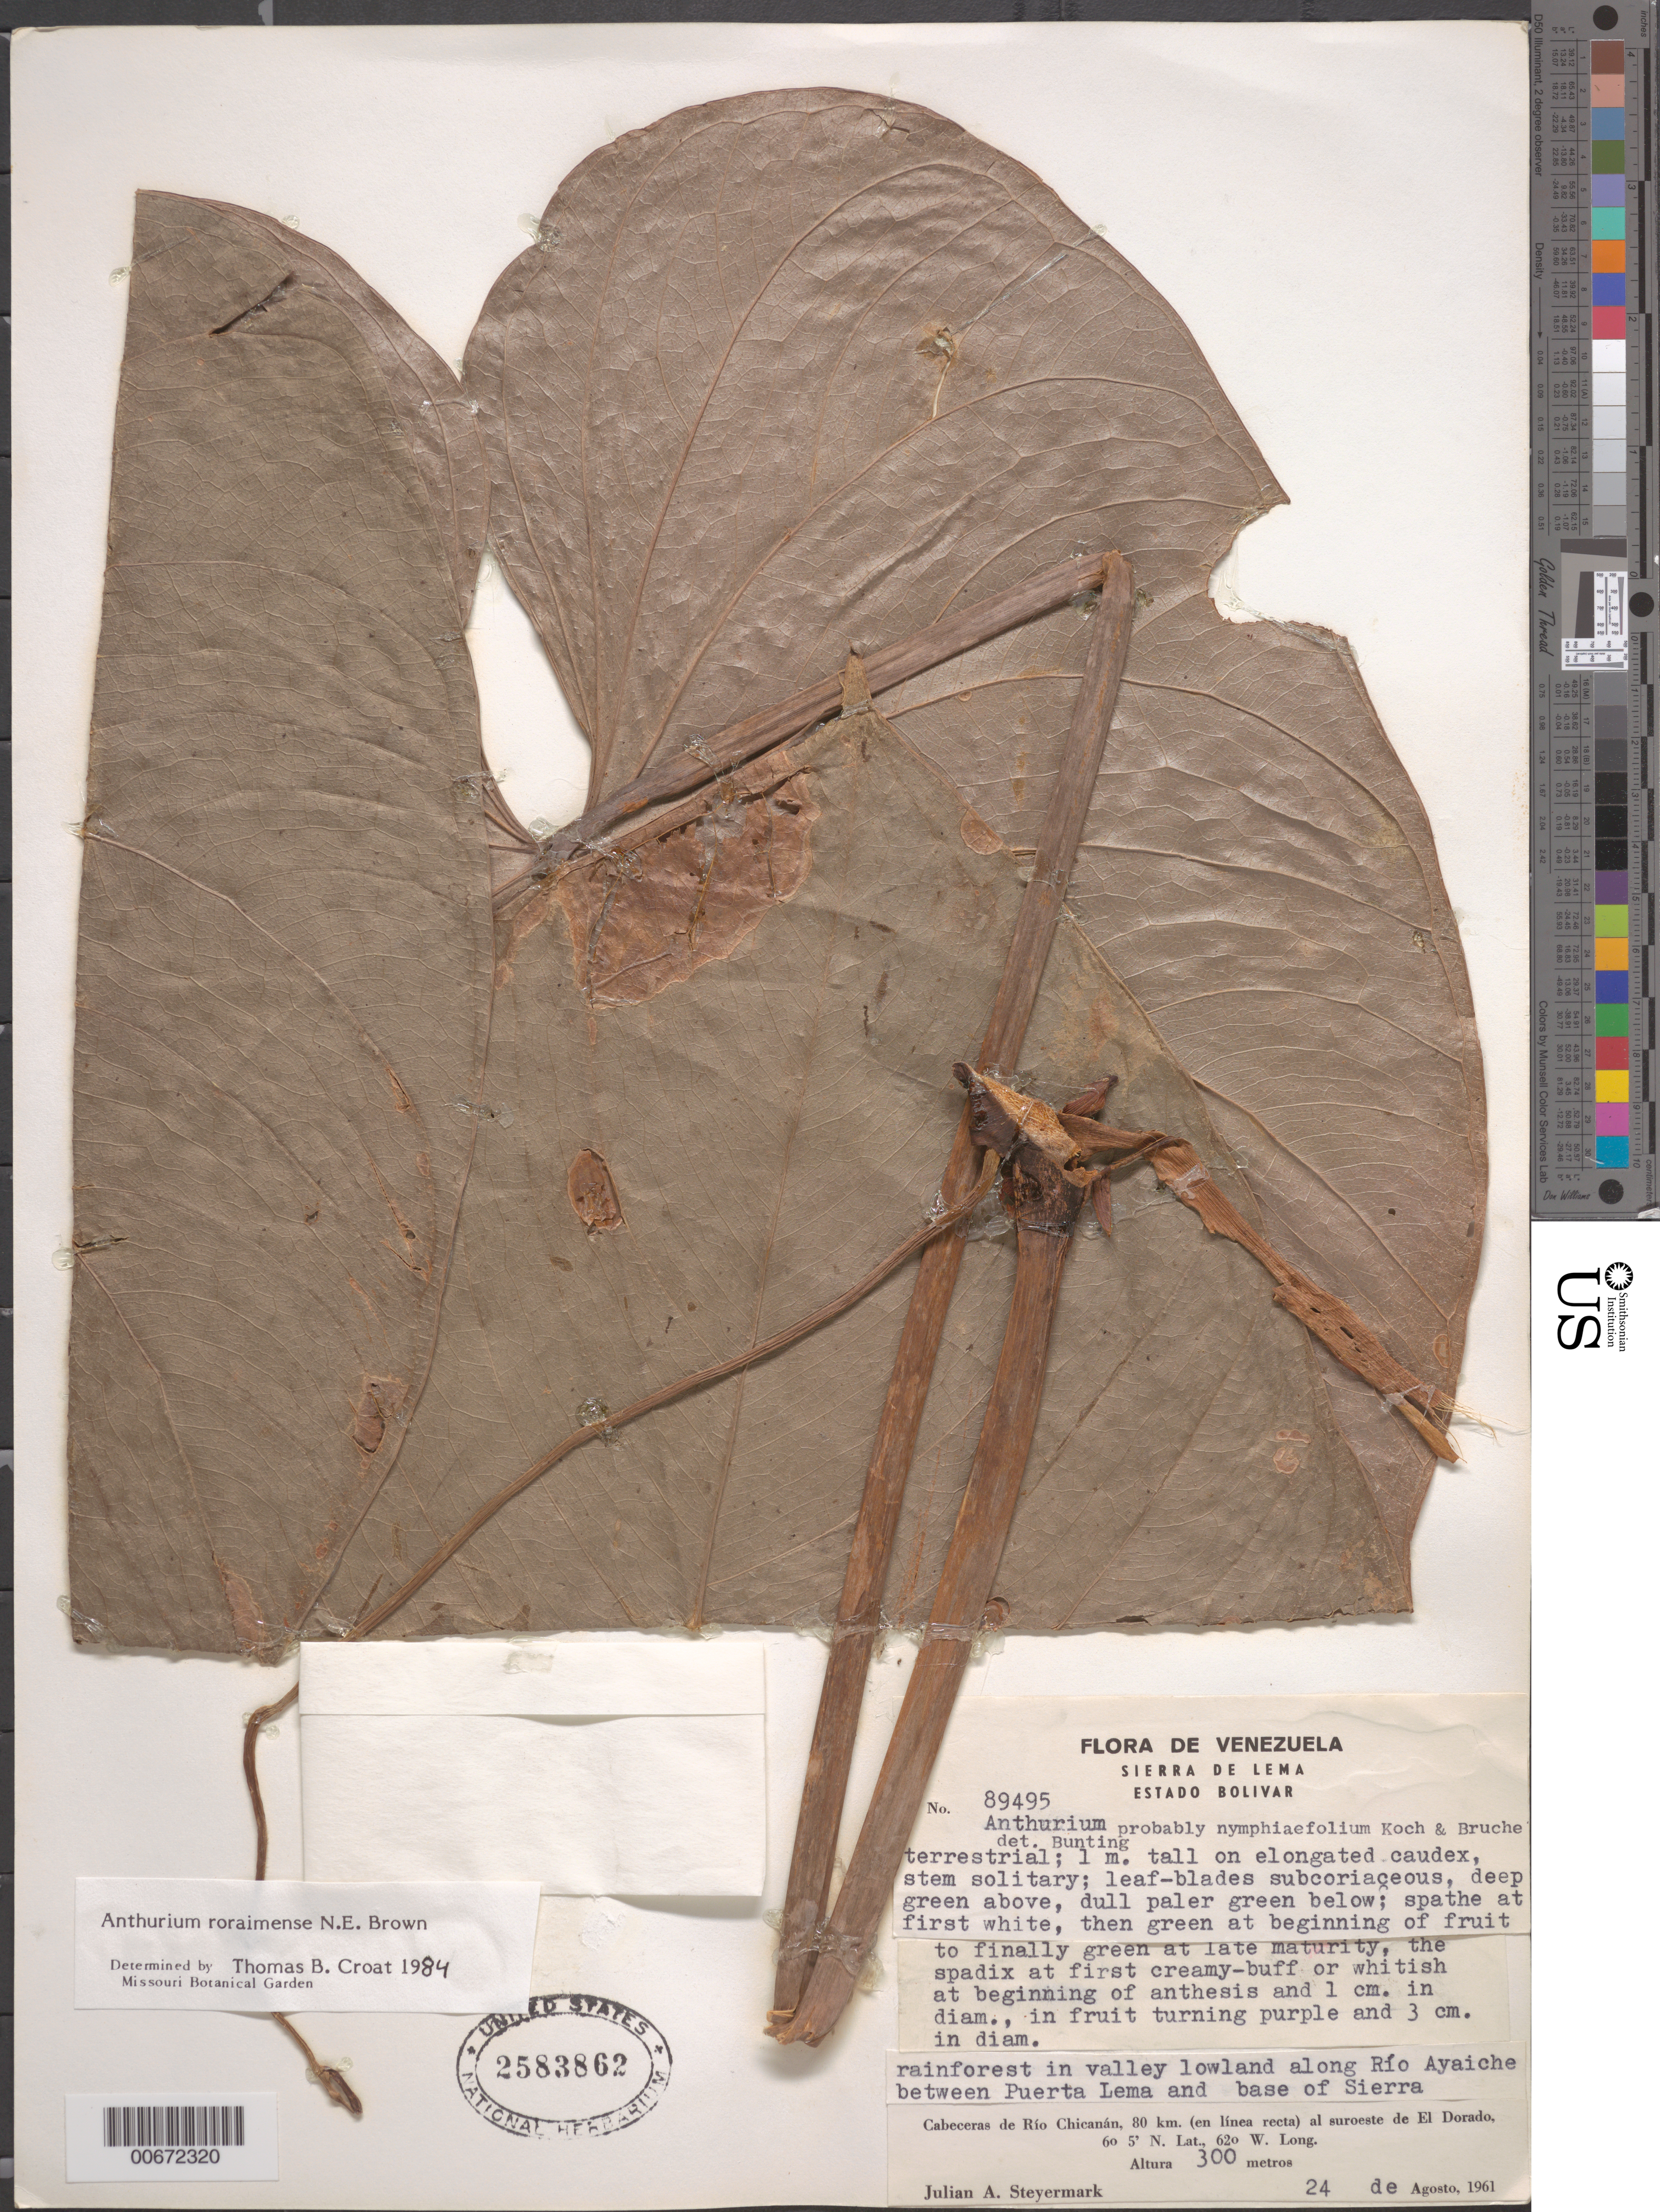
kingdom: Plantae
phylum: Tracheophyta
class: Liliopsida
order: Alismatales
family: Araceae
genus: Anthurium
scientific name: Anthurium roraimense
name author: N.E. Br. in Thurn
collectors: J. Steyermark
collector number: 89495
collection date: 1961-08-24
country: Colombia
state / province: Bolívar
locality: Sierra de Lema. In valley lowland along Río Ayaiche between Puerta Lema and base of Sierra. Cabeceras de Río Chicanán, 80 km. (en línea recta) al suroeste de El Dorado.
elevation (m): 300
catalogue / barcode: US 2583862